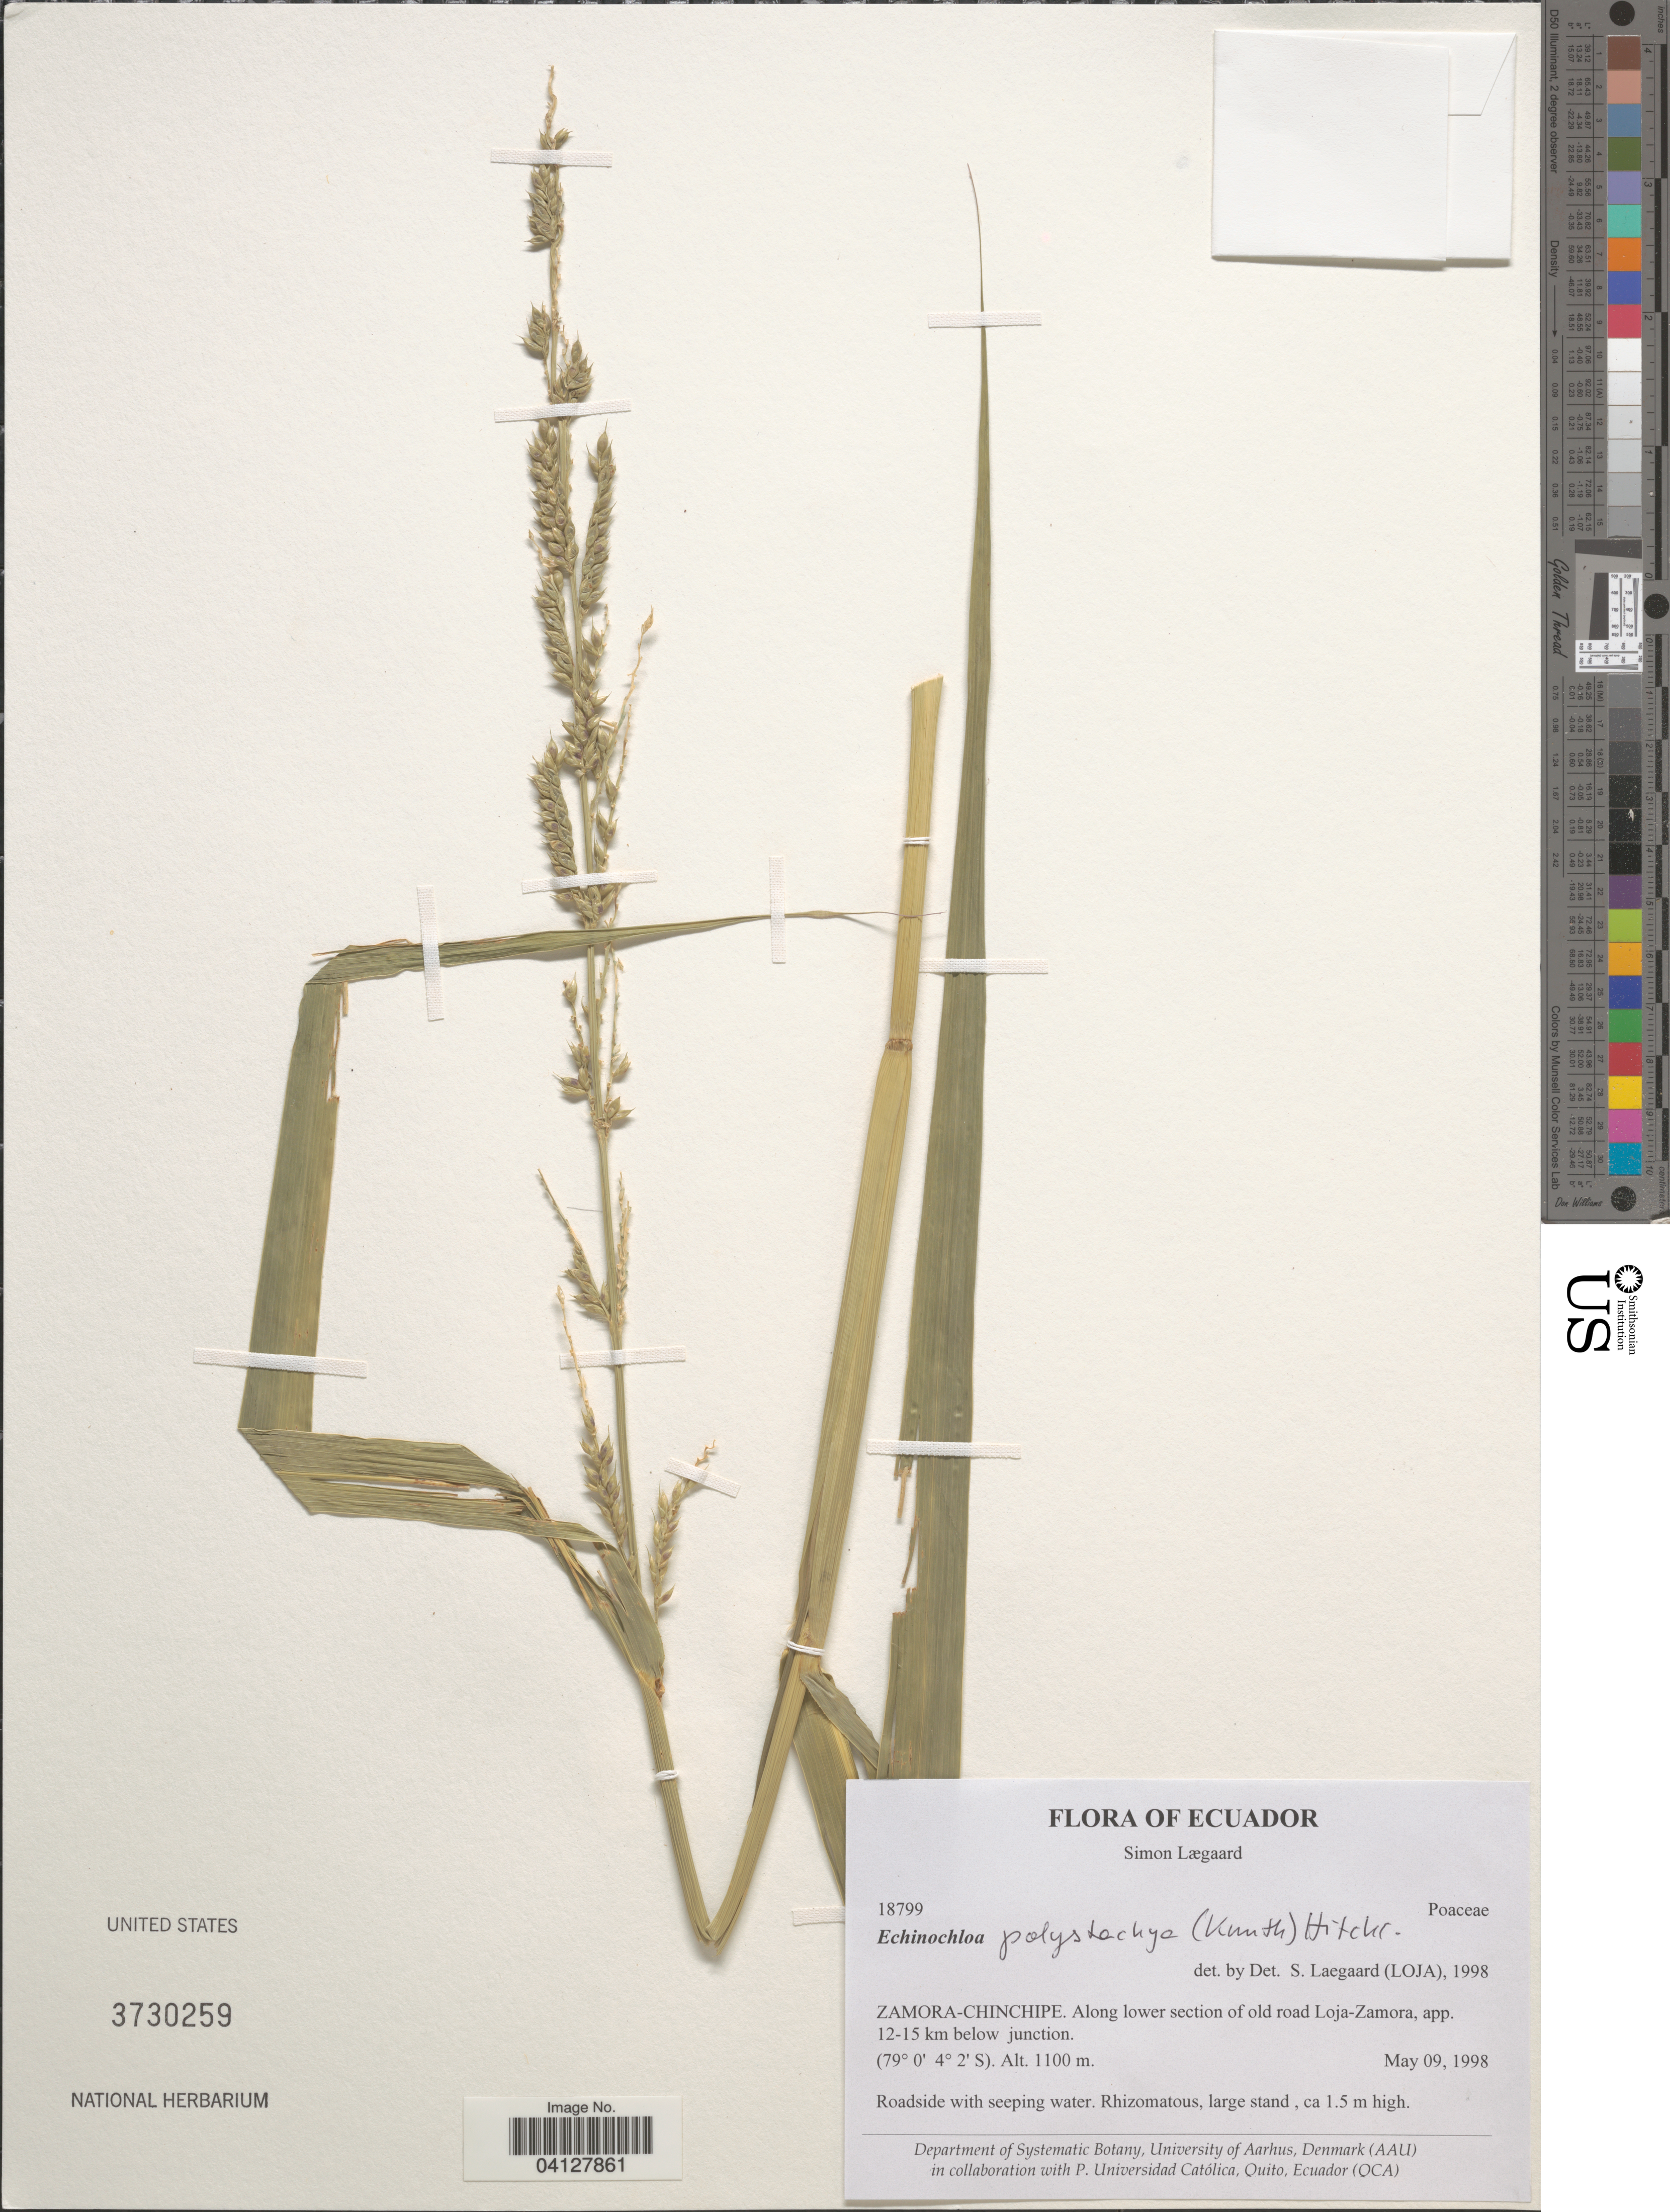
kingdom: Plantae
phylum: Tracheophyta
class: Liliopsida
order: Poales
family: Poaceae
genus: Echinochloa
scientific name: Echinochloa polystachya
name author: (Kunth) Hitchc.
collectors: S. Lægaard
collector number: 18799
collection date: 1998-05-09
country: Ecuador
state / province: Zamora-Chinchipe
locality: Along lower section of old road Loja-Zamora, app. 12-15 km below junction.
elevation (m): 1100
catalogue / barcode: US 3730259